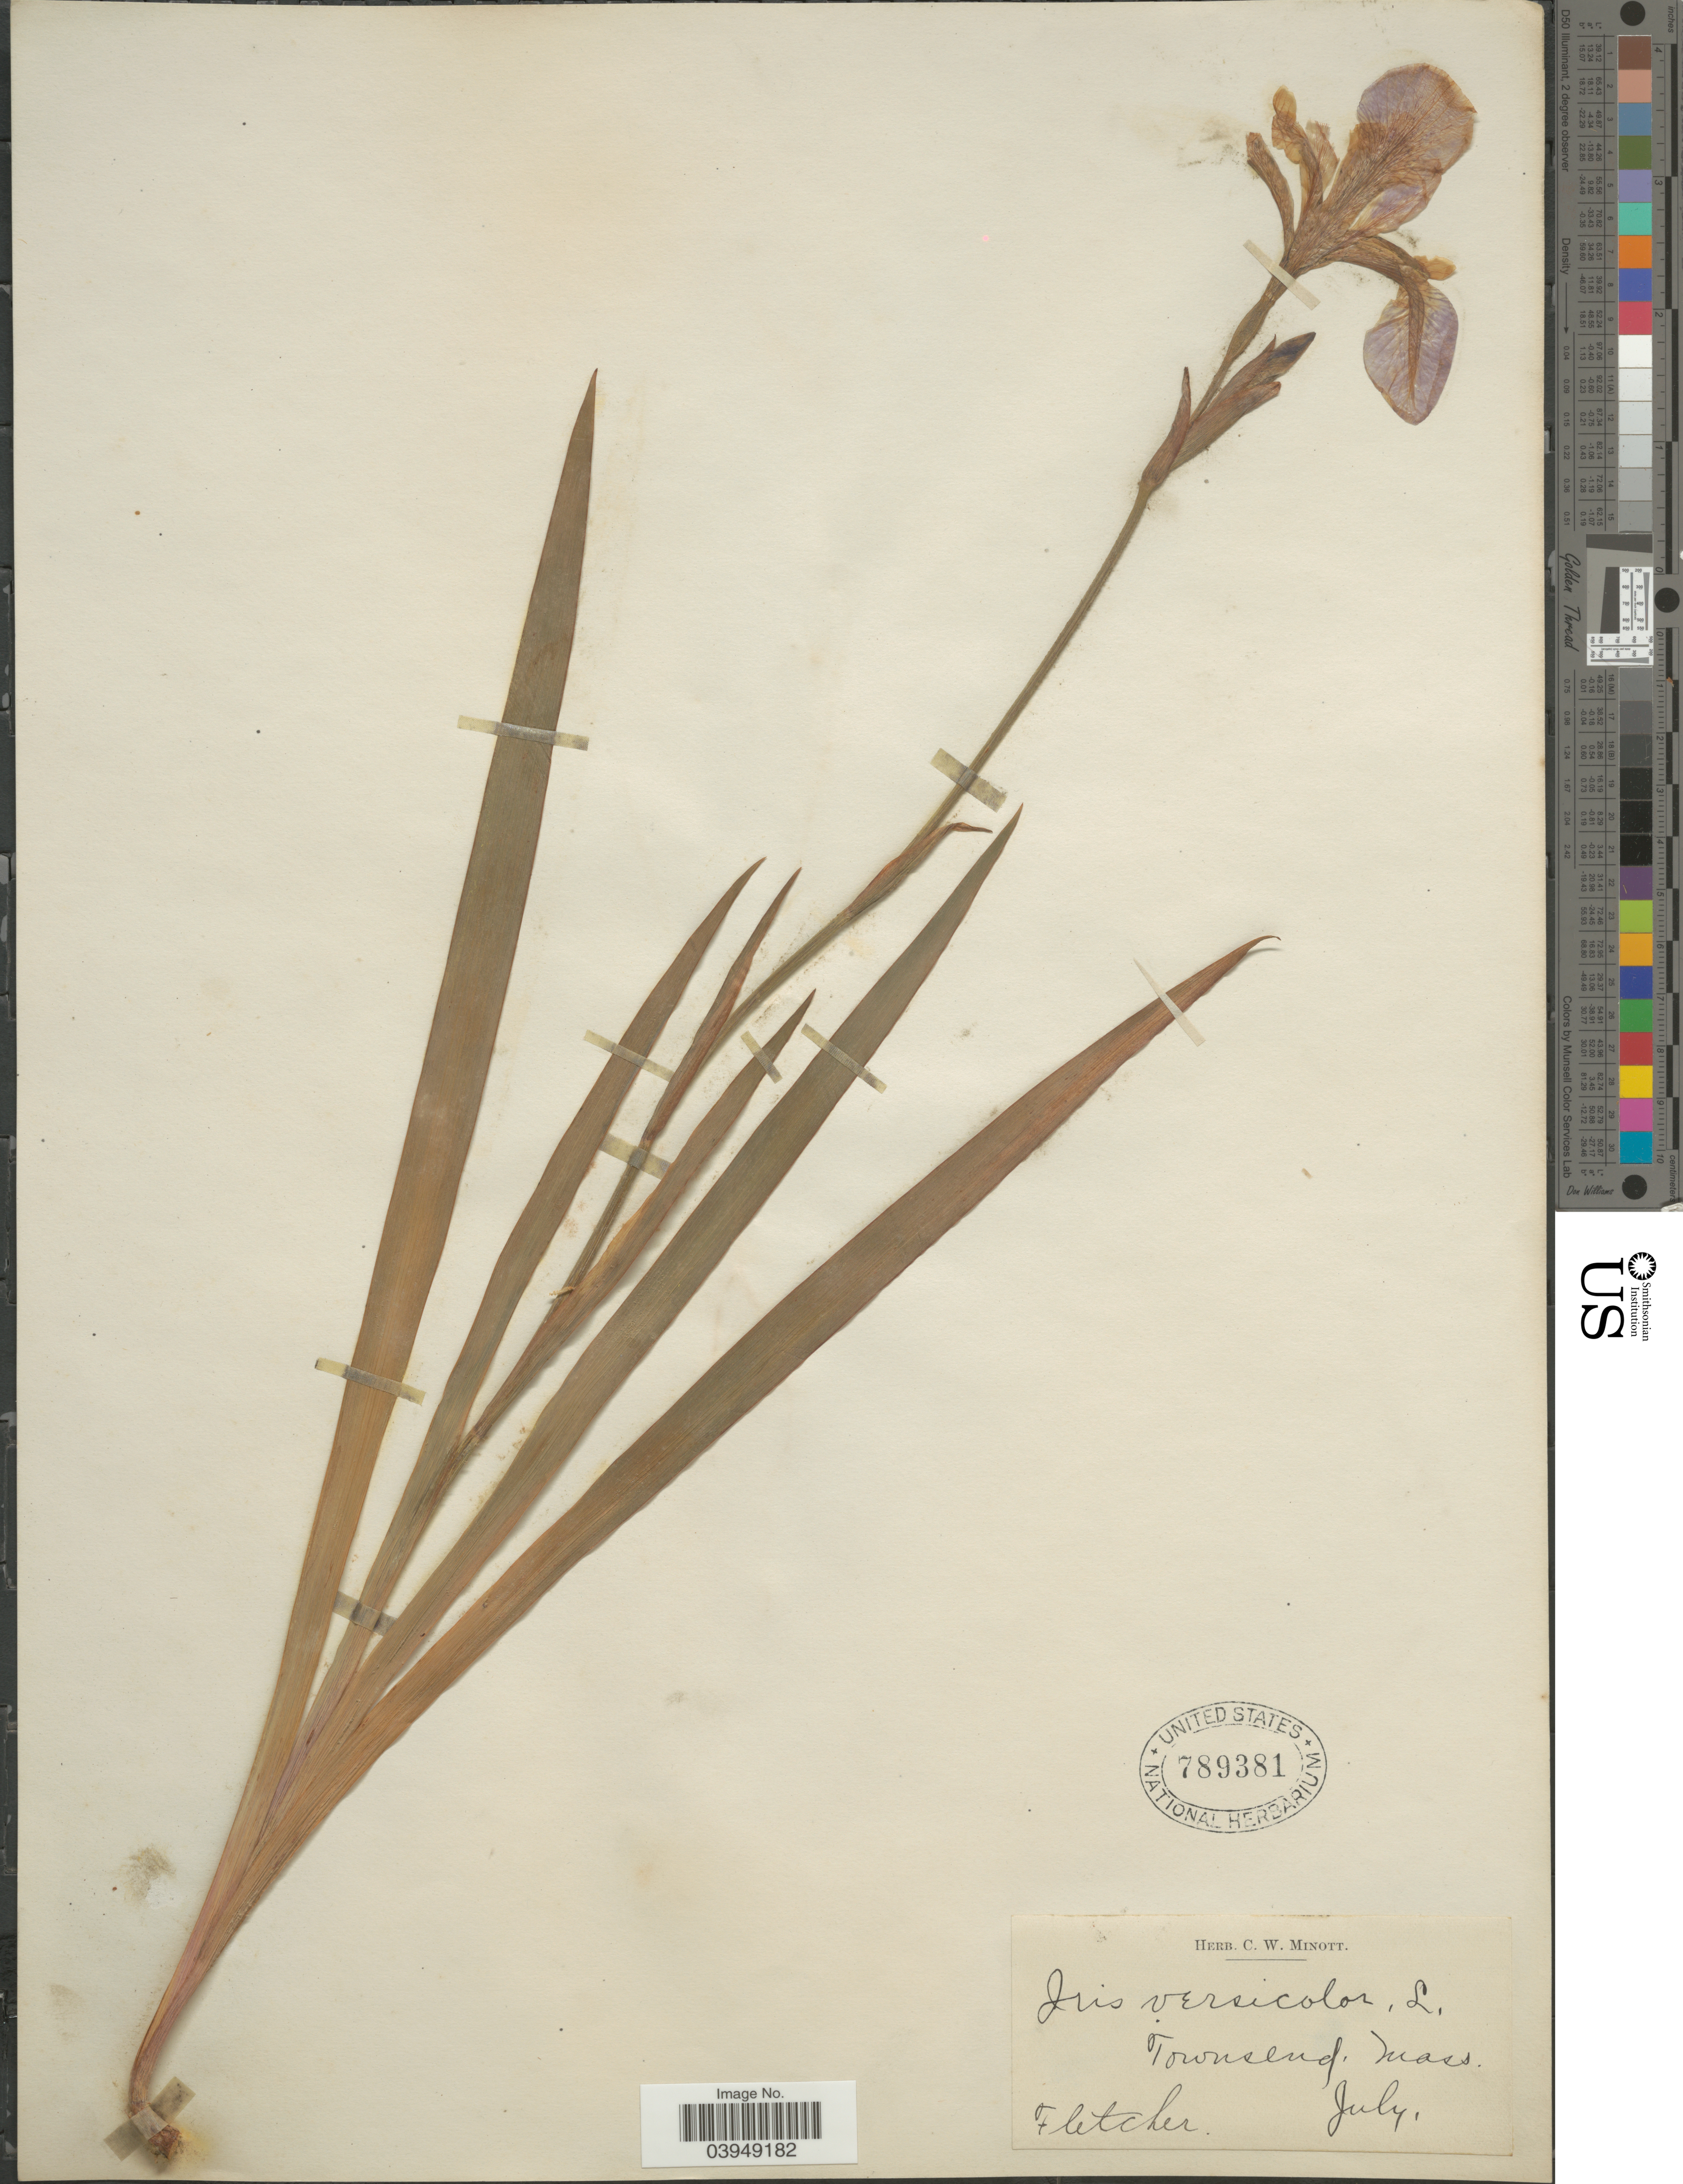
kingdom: Plantae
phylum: Tracheophyta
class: Liliopsida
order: Asparagales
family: Iridaceae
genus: Iris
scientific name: Iris versicolor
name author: L.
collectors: -. Fletcher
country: United States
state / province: Massachusetts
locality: Townsend.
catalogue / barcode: US 789381